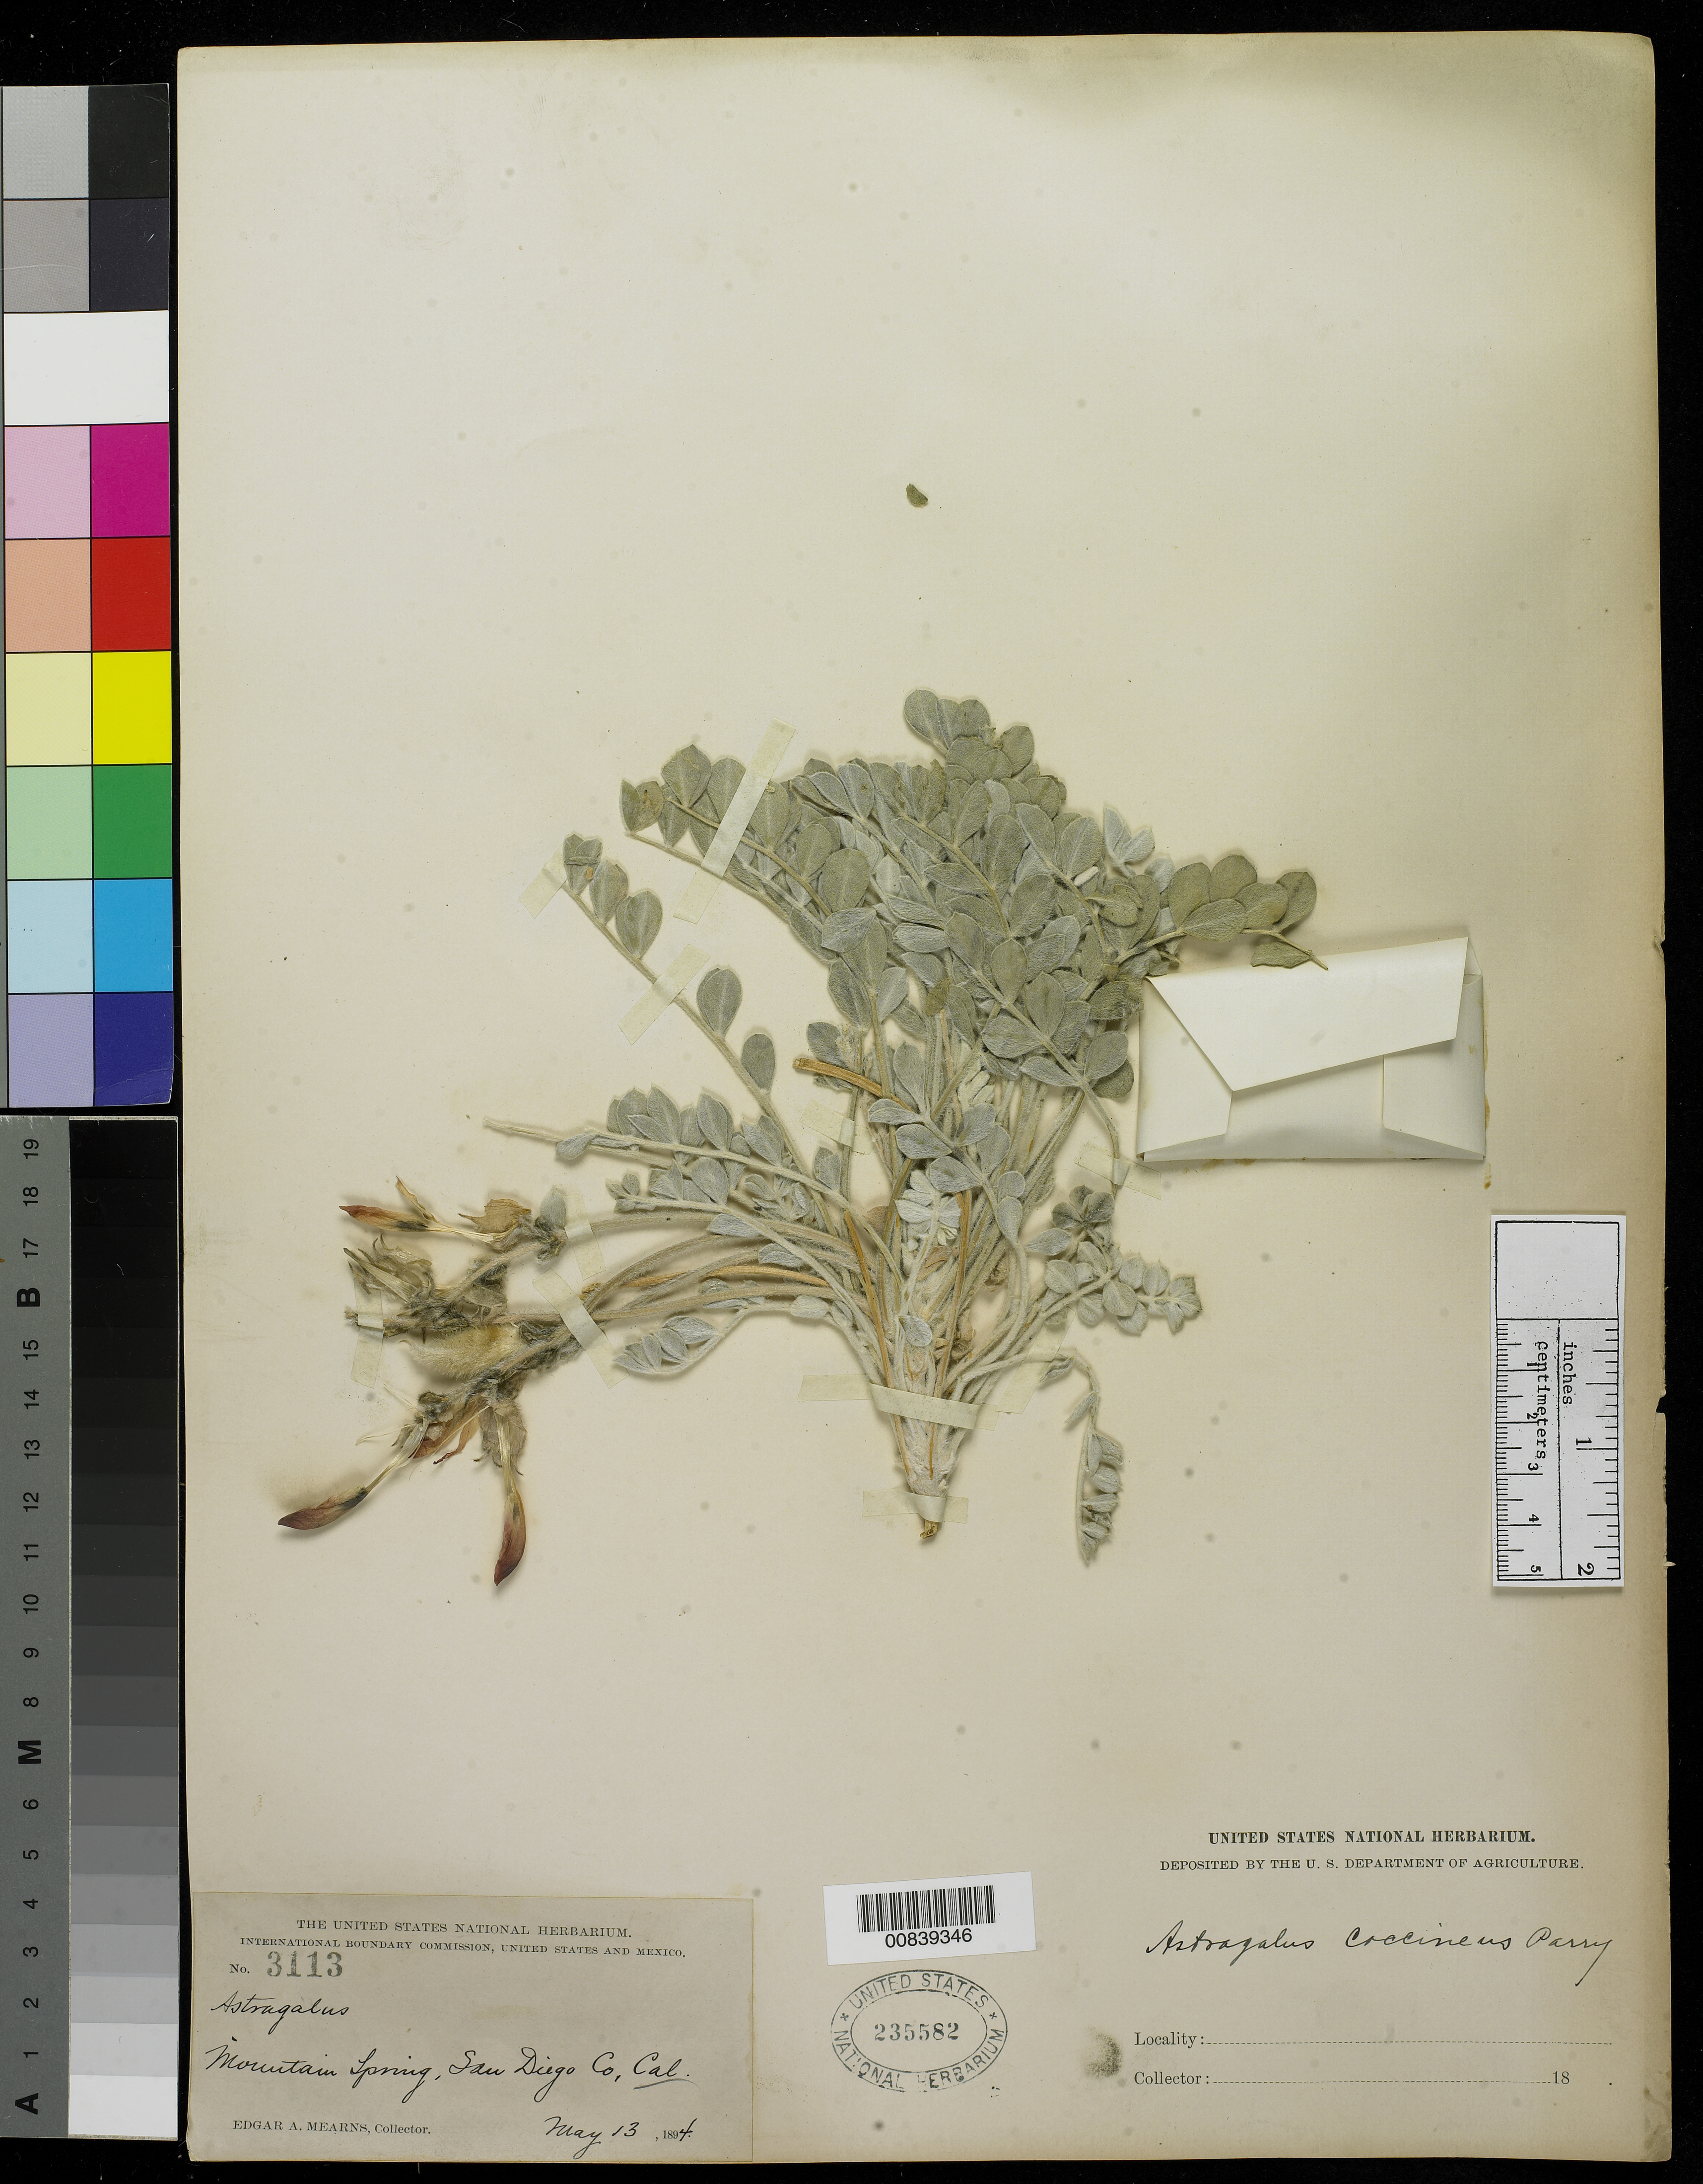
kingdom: Plantae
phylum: Tracheophyta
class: Magnoliopsida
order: Fabales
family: Fabaceae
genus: Astragalus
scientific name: Astragalus coccineus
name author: (Parry) Brandegee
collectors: E. A. Mearns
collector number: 3113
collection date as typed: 13 May 1894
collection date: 1894-05-13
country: United States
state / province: California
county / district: San Diego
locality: Mountain Spring, San Diego County, California.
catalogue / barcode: US 235582